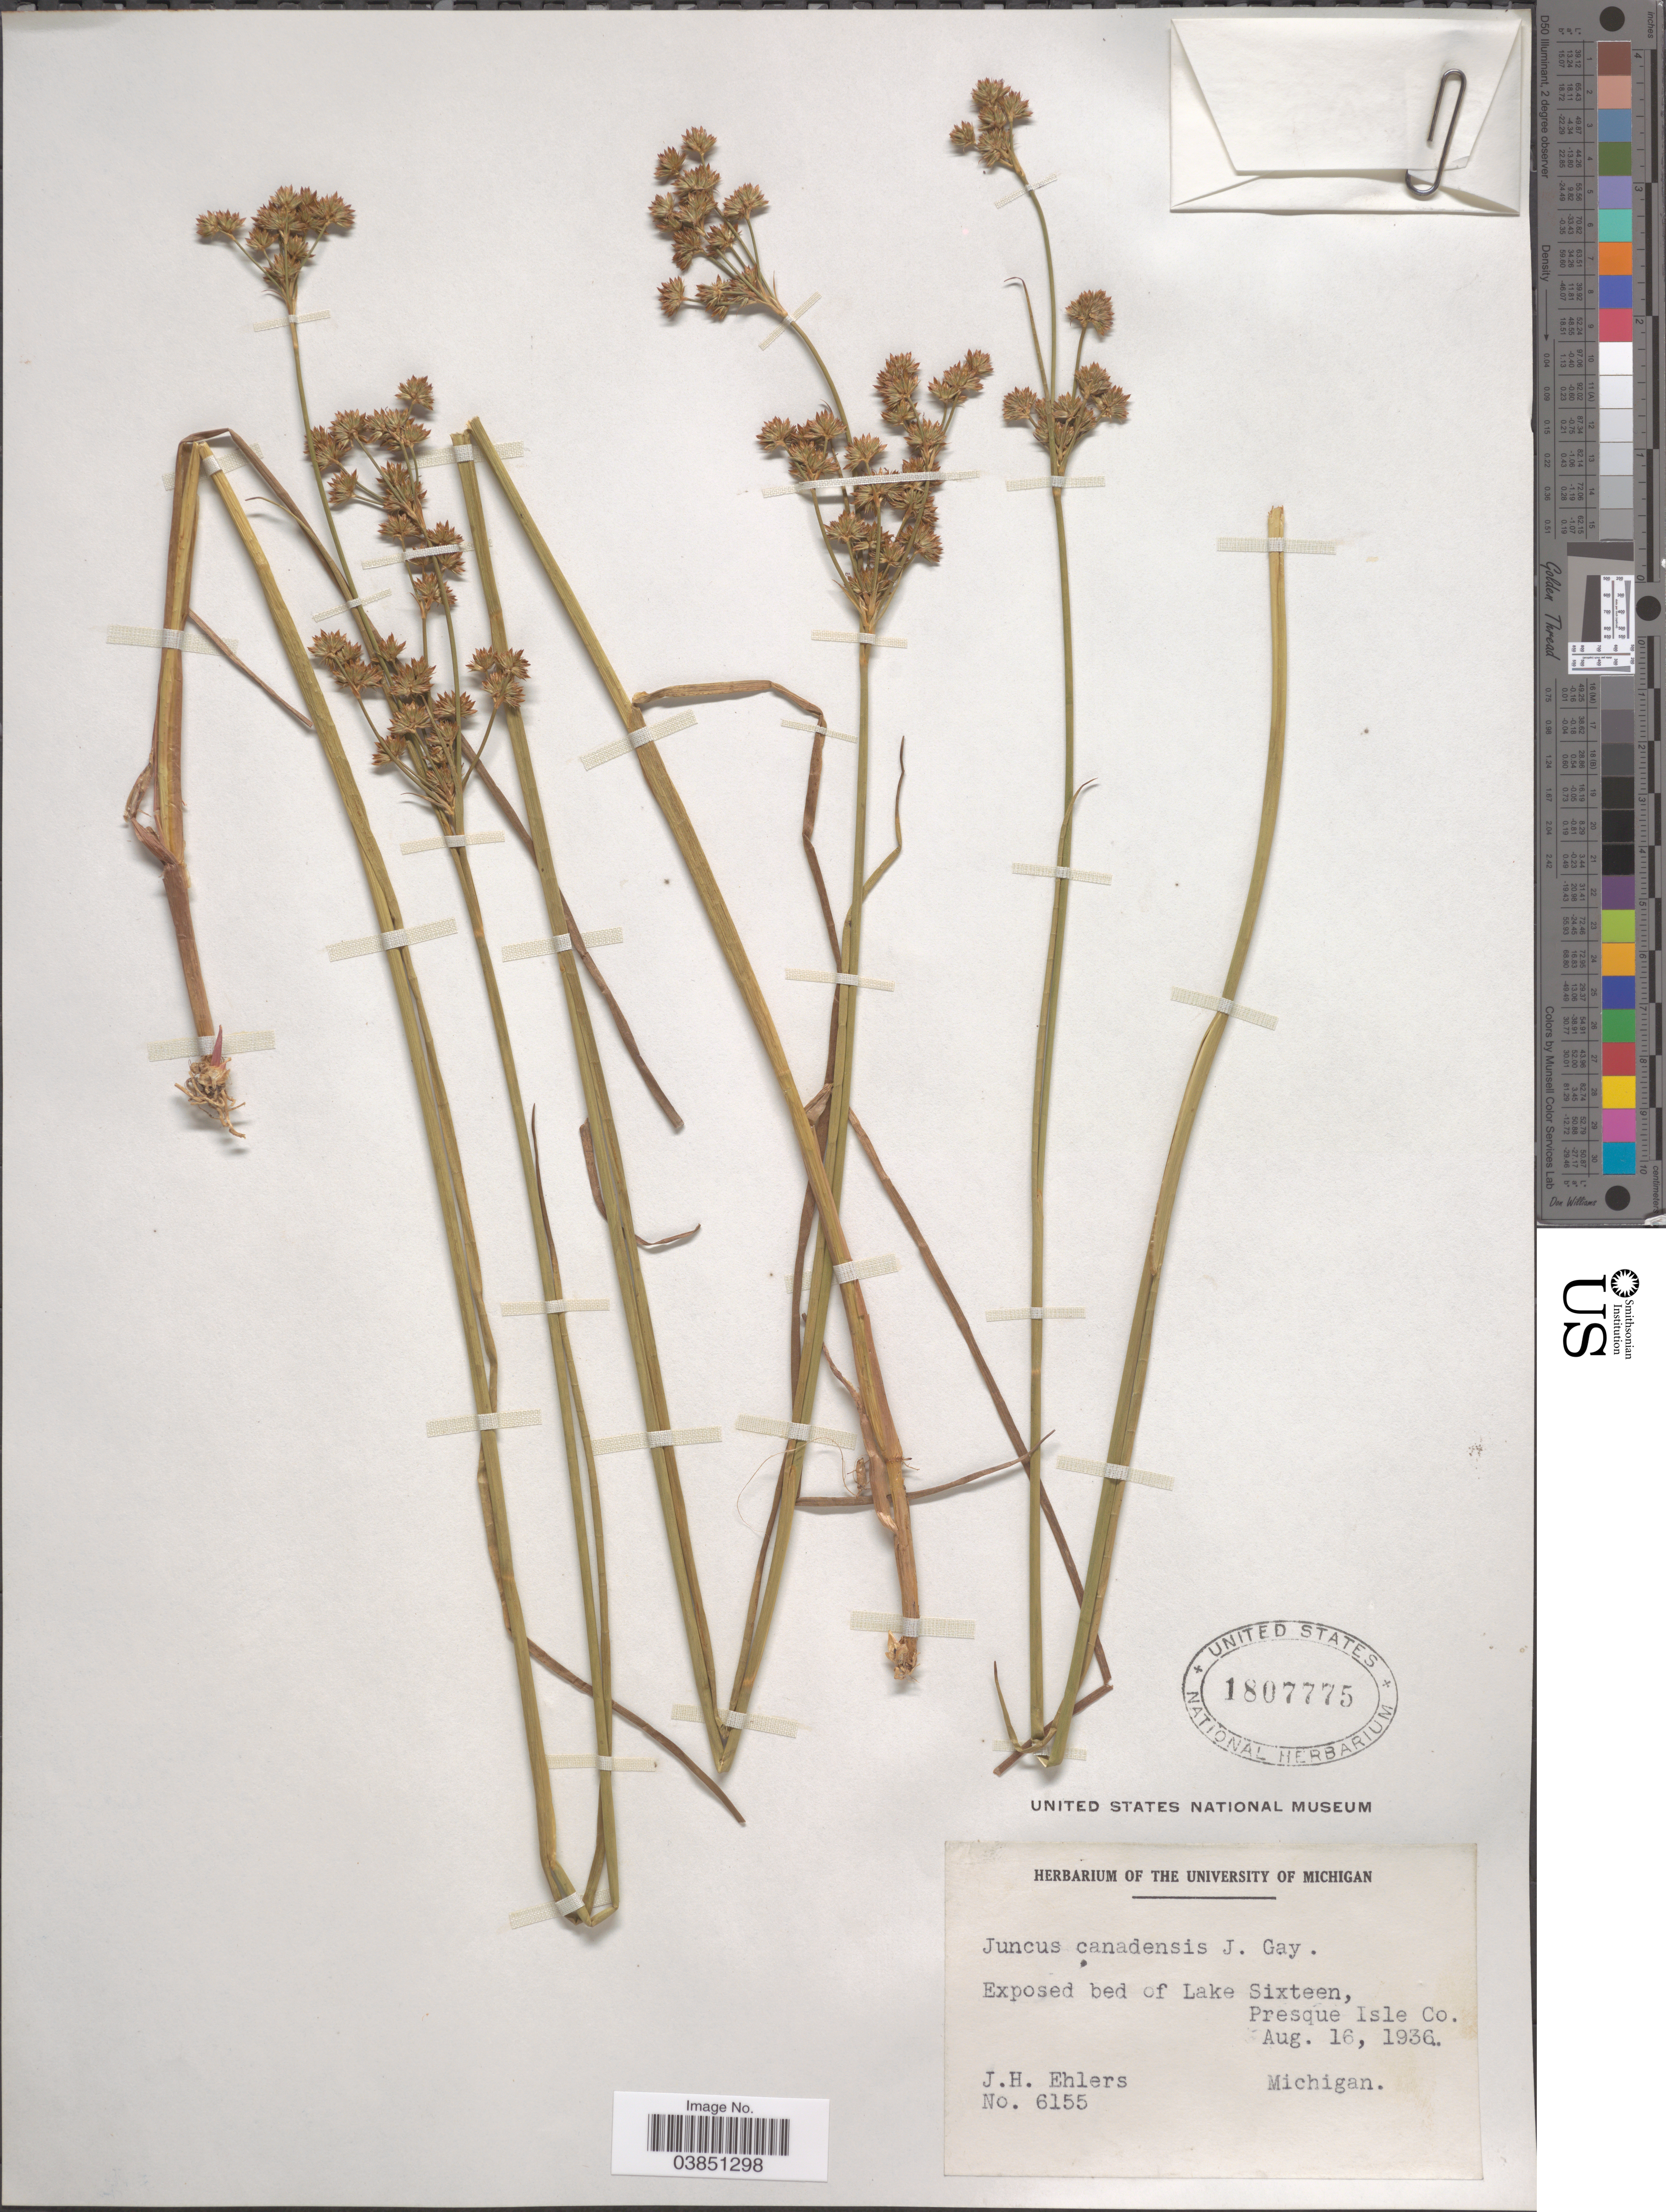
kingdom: Plantae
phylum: Tracheophyta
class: Liliopsida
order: Poales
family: Juncaceae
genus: Juncus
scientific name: Juncus canadensis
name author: J. Gay ex Laharpe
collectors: J. H. Ehlers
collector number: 6155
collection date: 1936-08-16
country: United States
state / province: Michigan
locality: Exposed bed of Lake Sixteen, Presque Isle Co.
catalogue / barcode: US 1807775